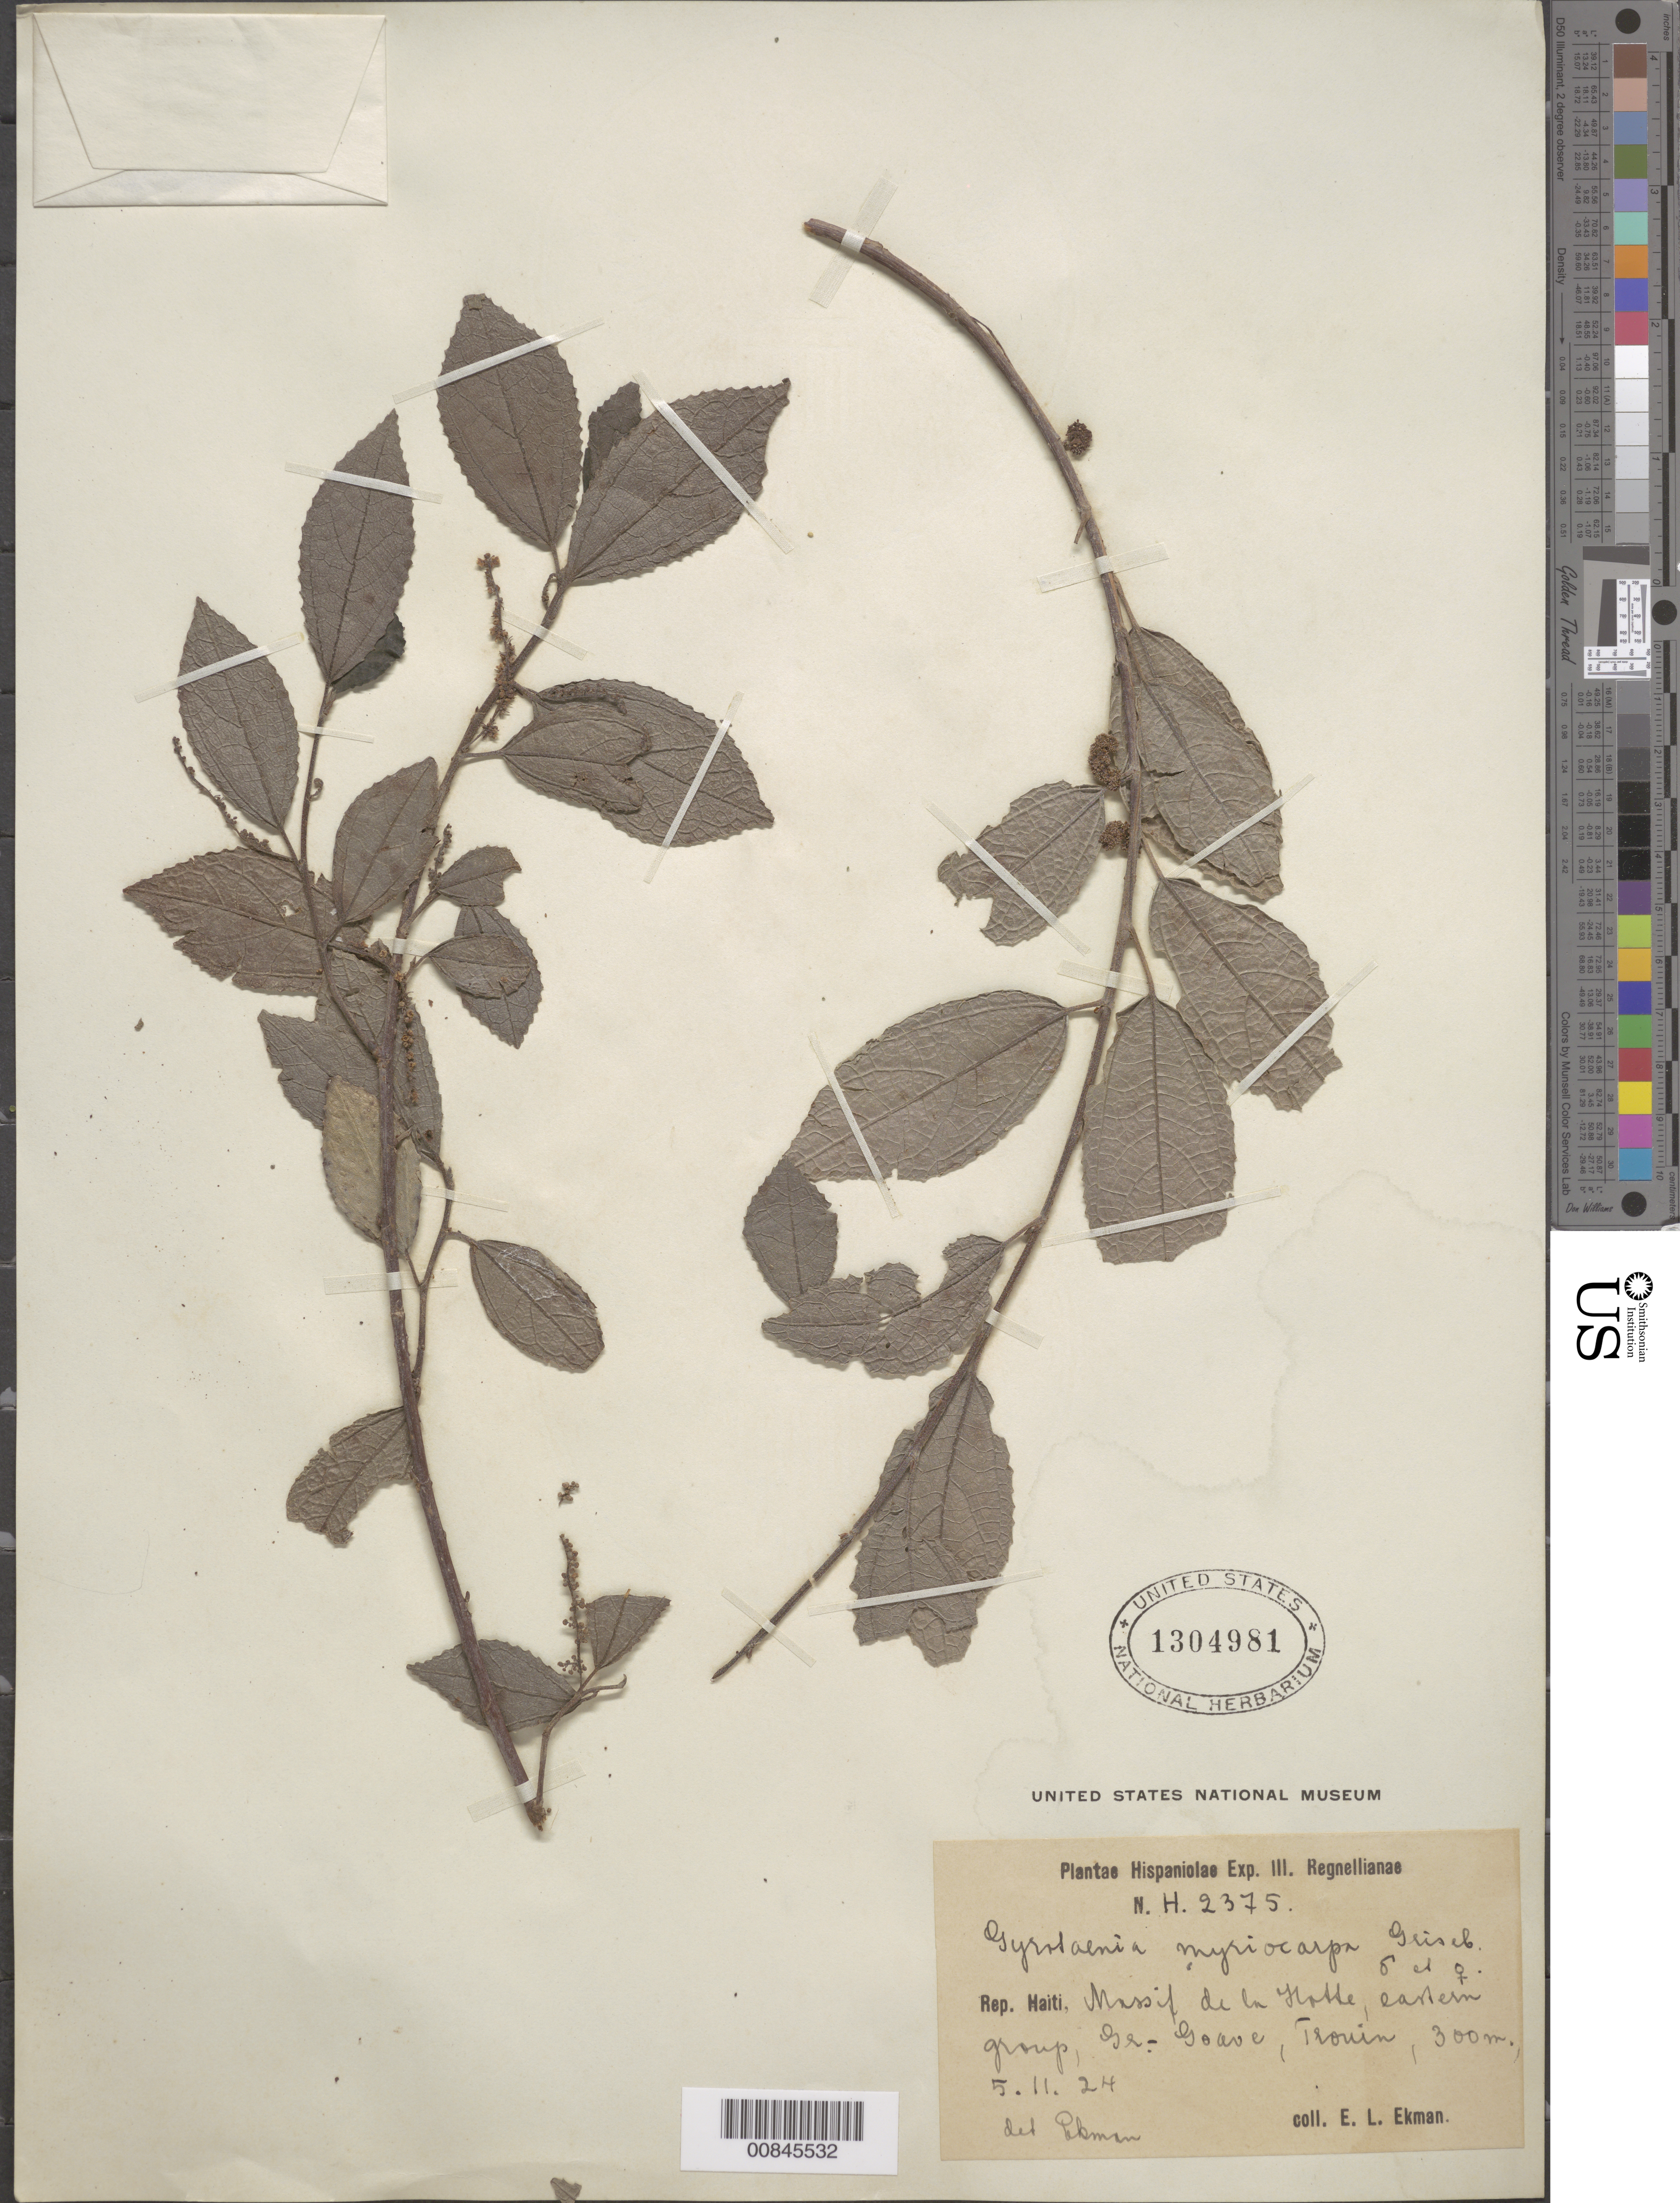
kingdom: Plantae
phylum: Tracheophyta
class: Magnoliopsida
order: Rosales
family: Urticaceae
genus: Gyrotaenia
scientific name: Gyrotaenia myriocarpa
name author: Griseb.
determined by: Ekman, E. L.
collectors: E. L. Ekman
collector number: H 2375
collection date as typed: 05 Nov 1924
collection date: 1924-11-05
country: Haiti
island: Hispaniola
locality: Massif de la Hotte, eastern group, Gd-Goave, Trouin.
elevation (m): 300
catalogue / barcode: US 1304981